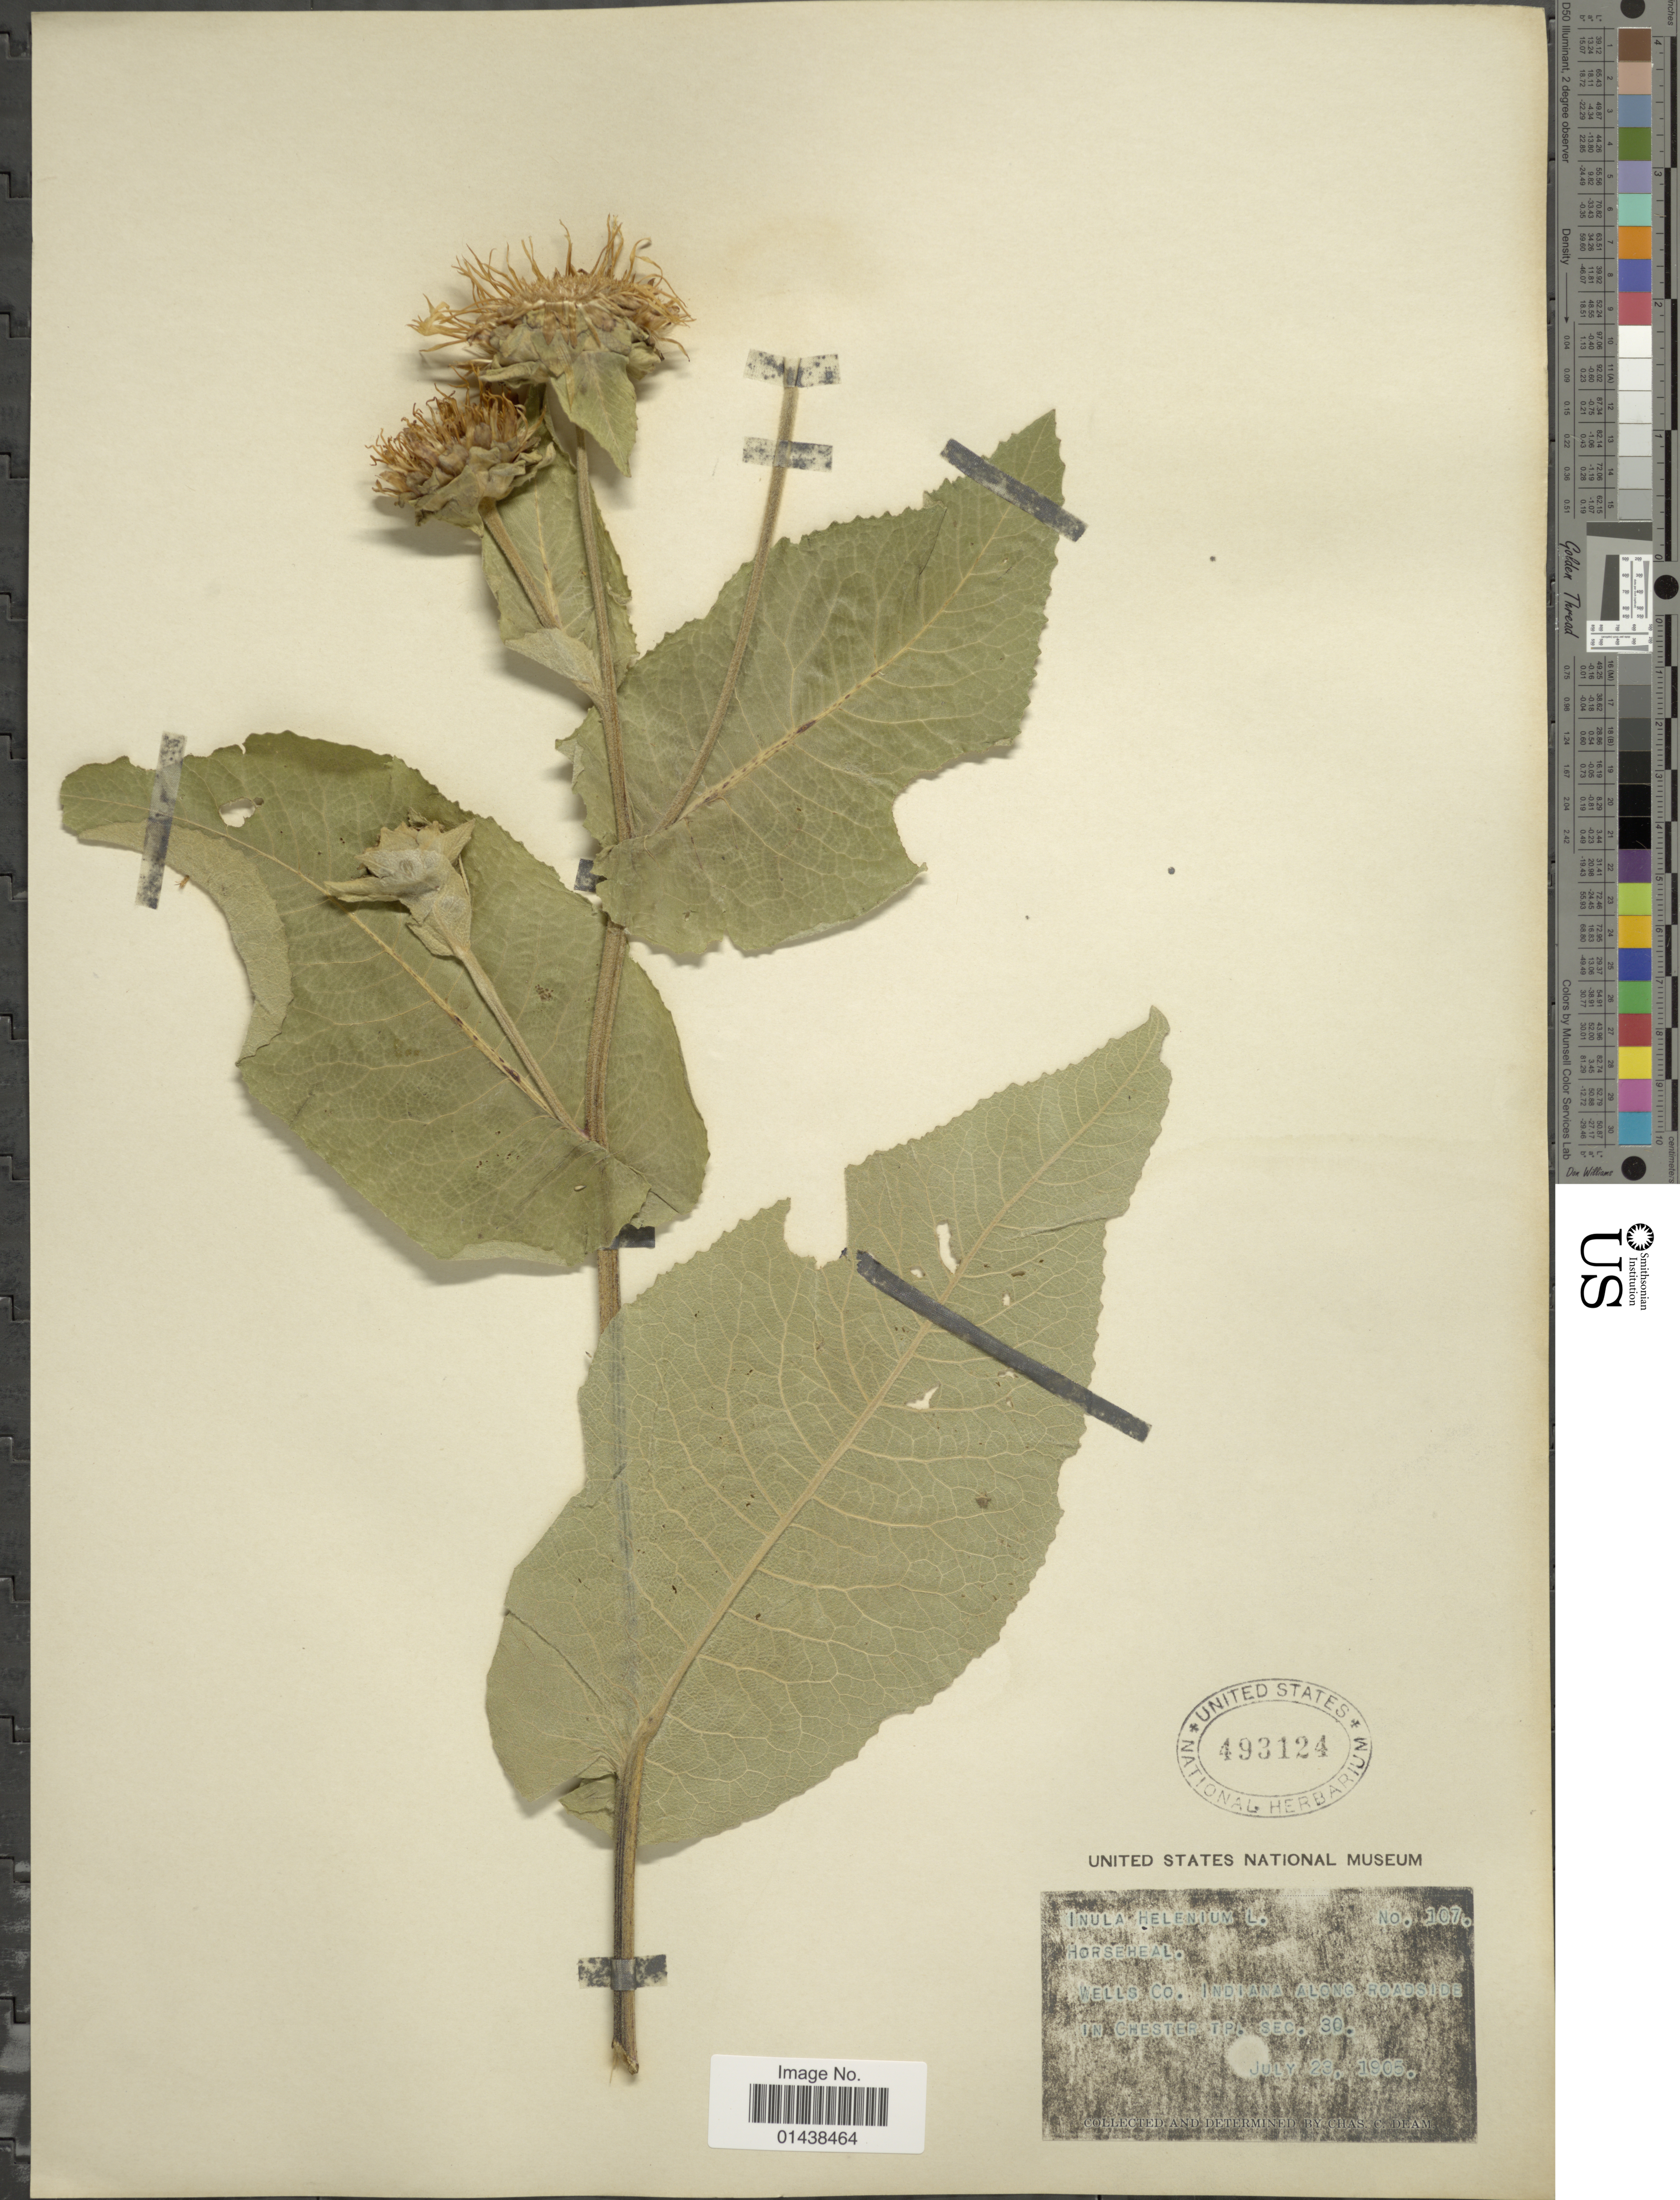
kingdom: Plantae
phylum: Tracheophyta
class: Magnoliopsida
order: Asterales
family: Asteraceae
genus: Inula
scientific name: Inula helenium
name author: L.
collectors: C. C. Deam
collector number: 107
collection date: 1905-03-23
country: United States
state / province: Indiana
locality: Wells Co. Along roadside in Chester TP. Sec. 30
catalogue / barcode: US 493124